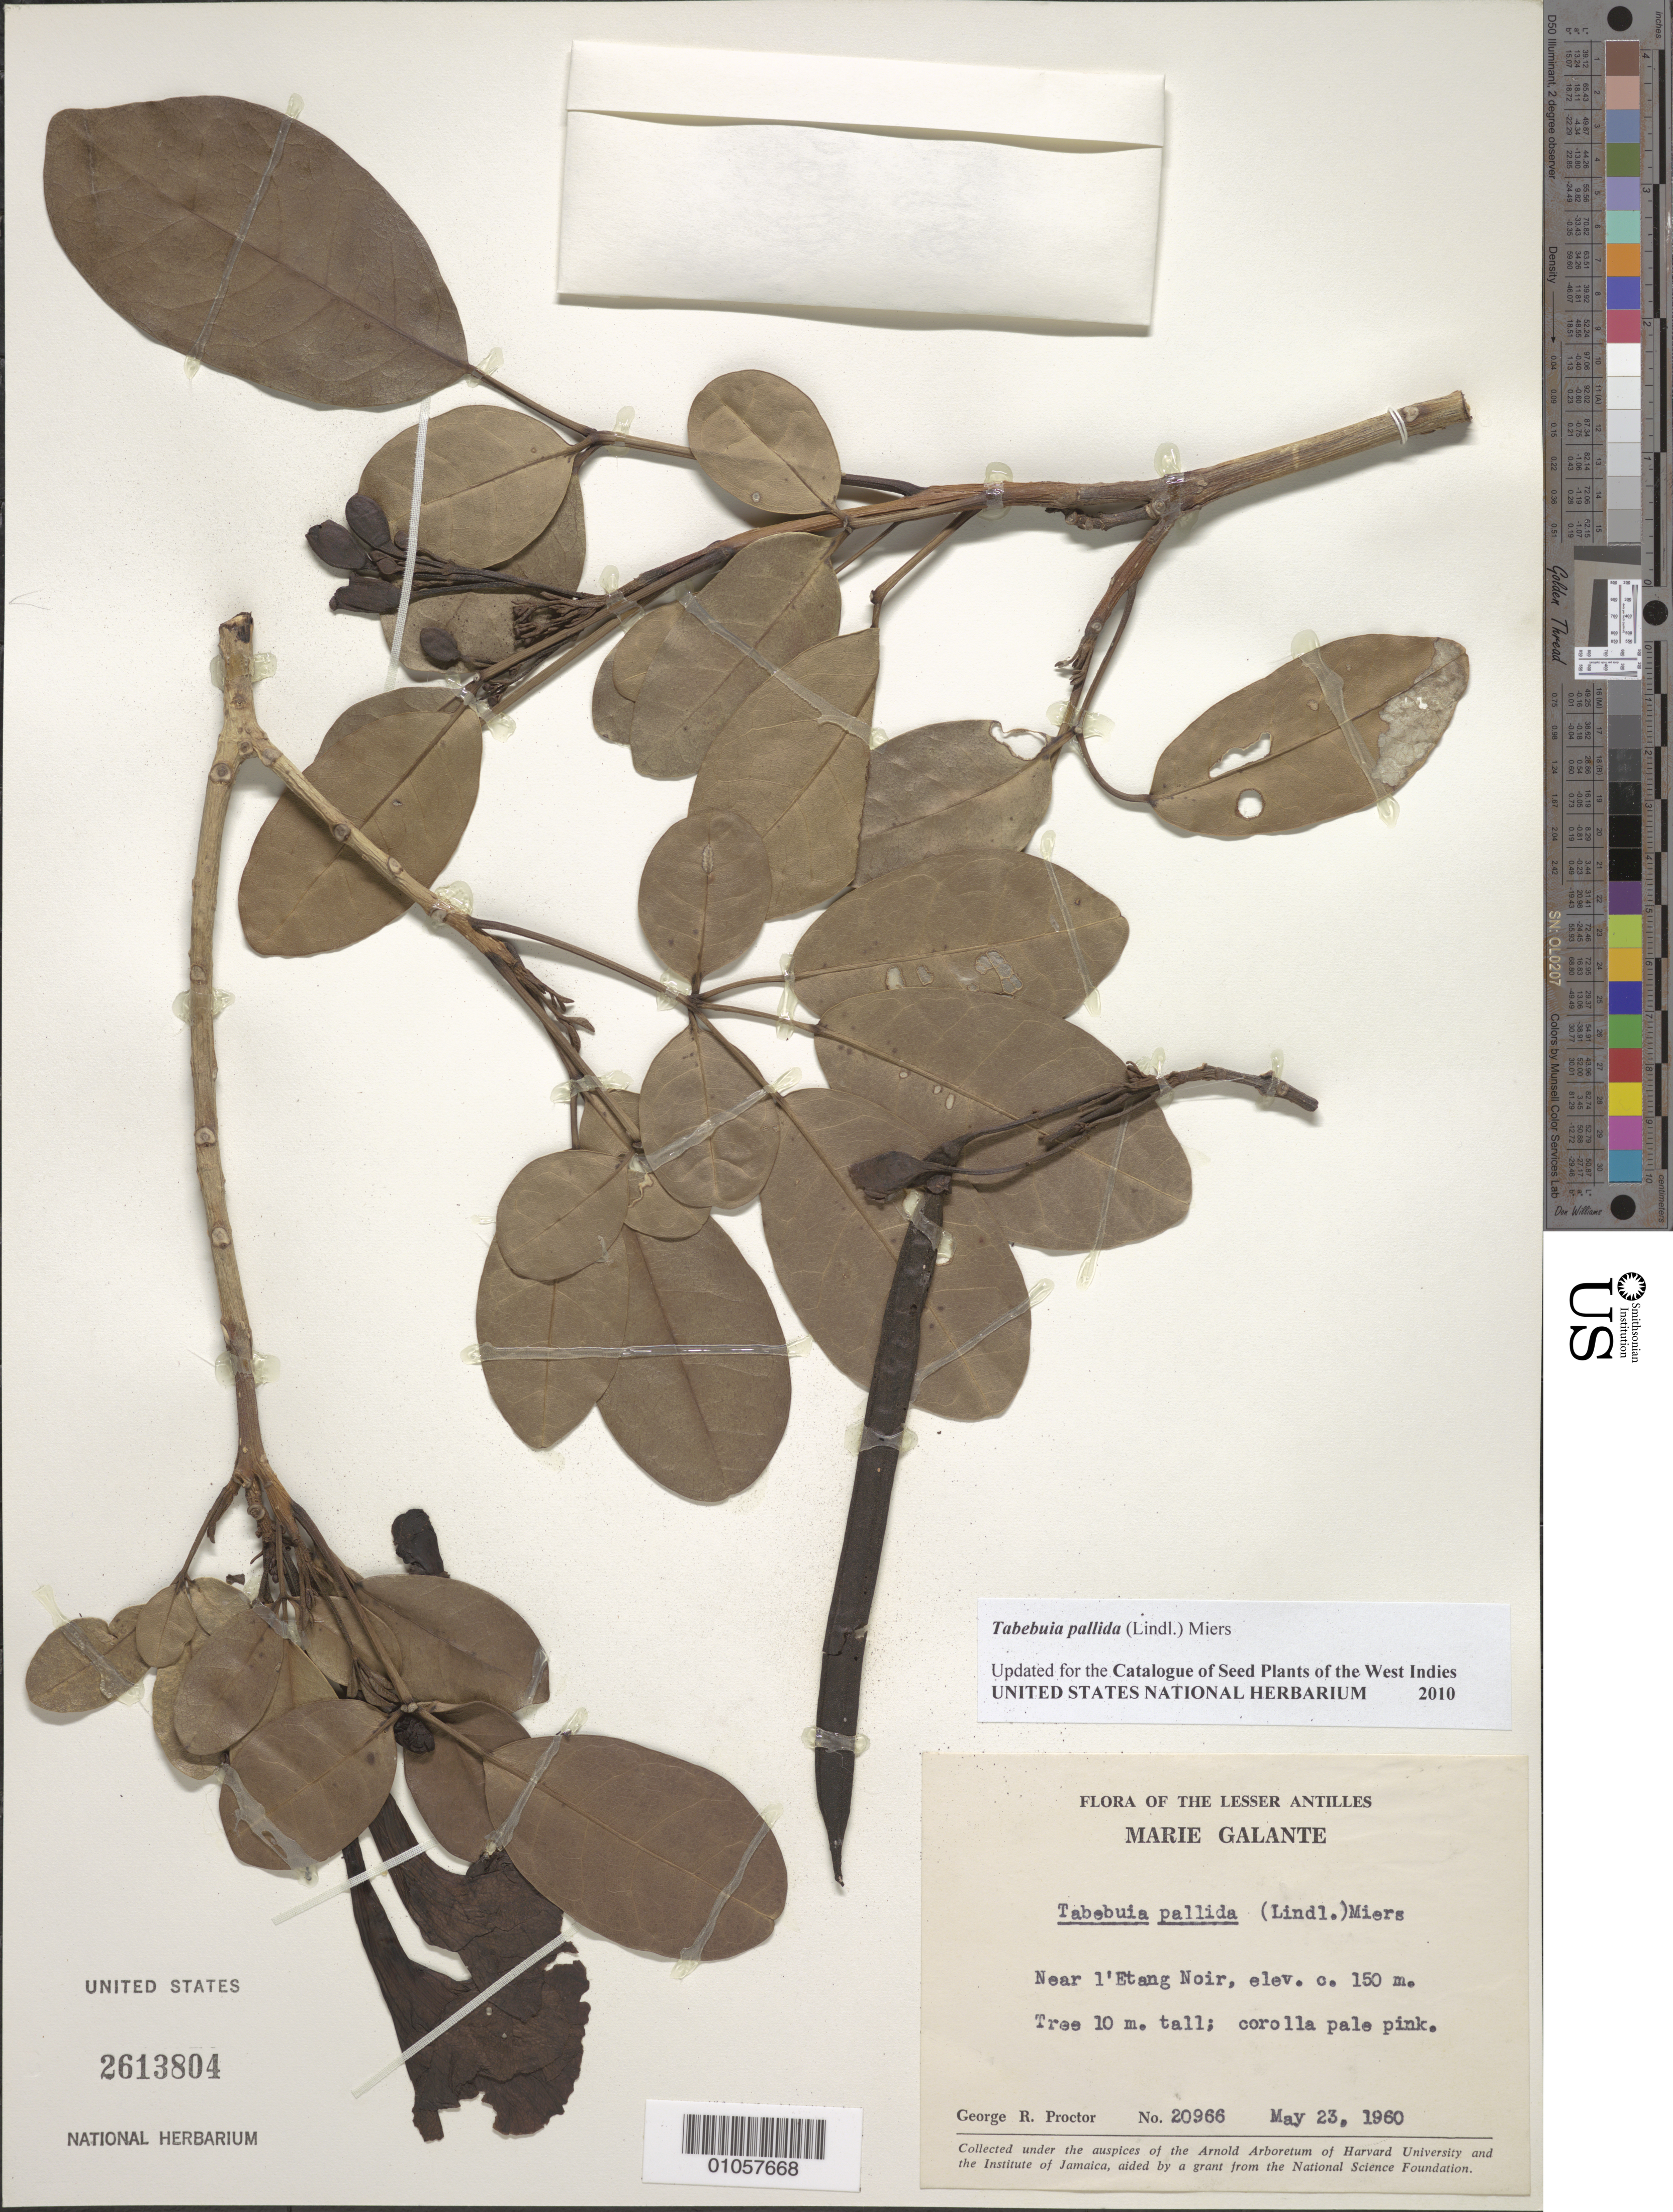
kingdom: Plantae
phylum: Tracheophyta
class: Magnoliopsida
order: Lamiales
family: Bignoniaceae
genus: Tabebuia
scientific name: Tabebuia pallida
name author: (Lindl.) Miers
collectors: G. R. Proctor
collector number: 20966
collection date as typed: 23 May 1960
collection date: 1960-05-23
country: Guadeloupe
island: Marie Galante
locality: L'Etang Noir, near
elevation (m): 150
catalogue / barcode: US 2613804